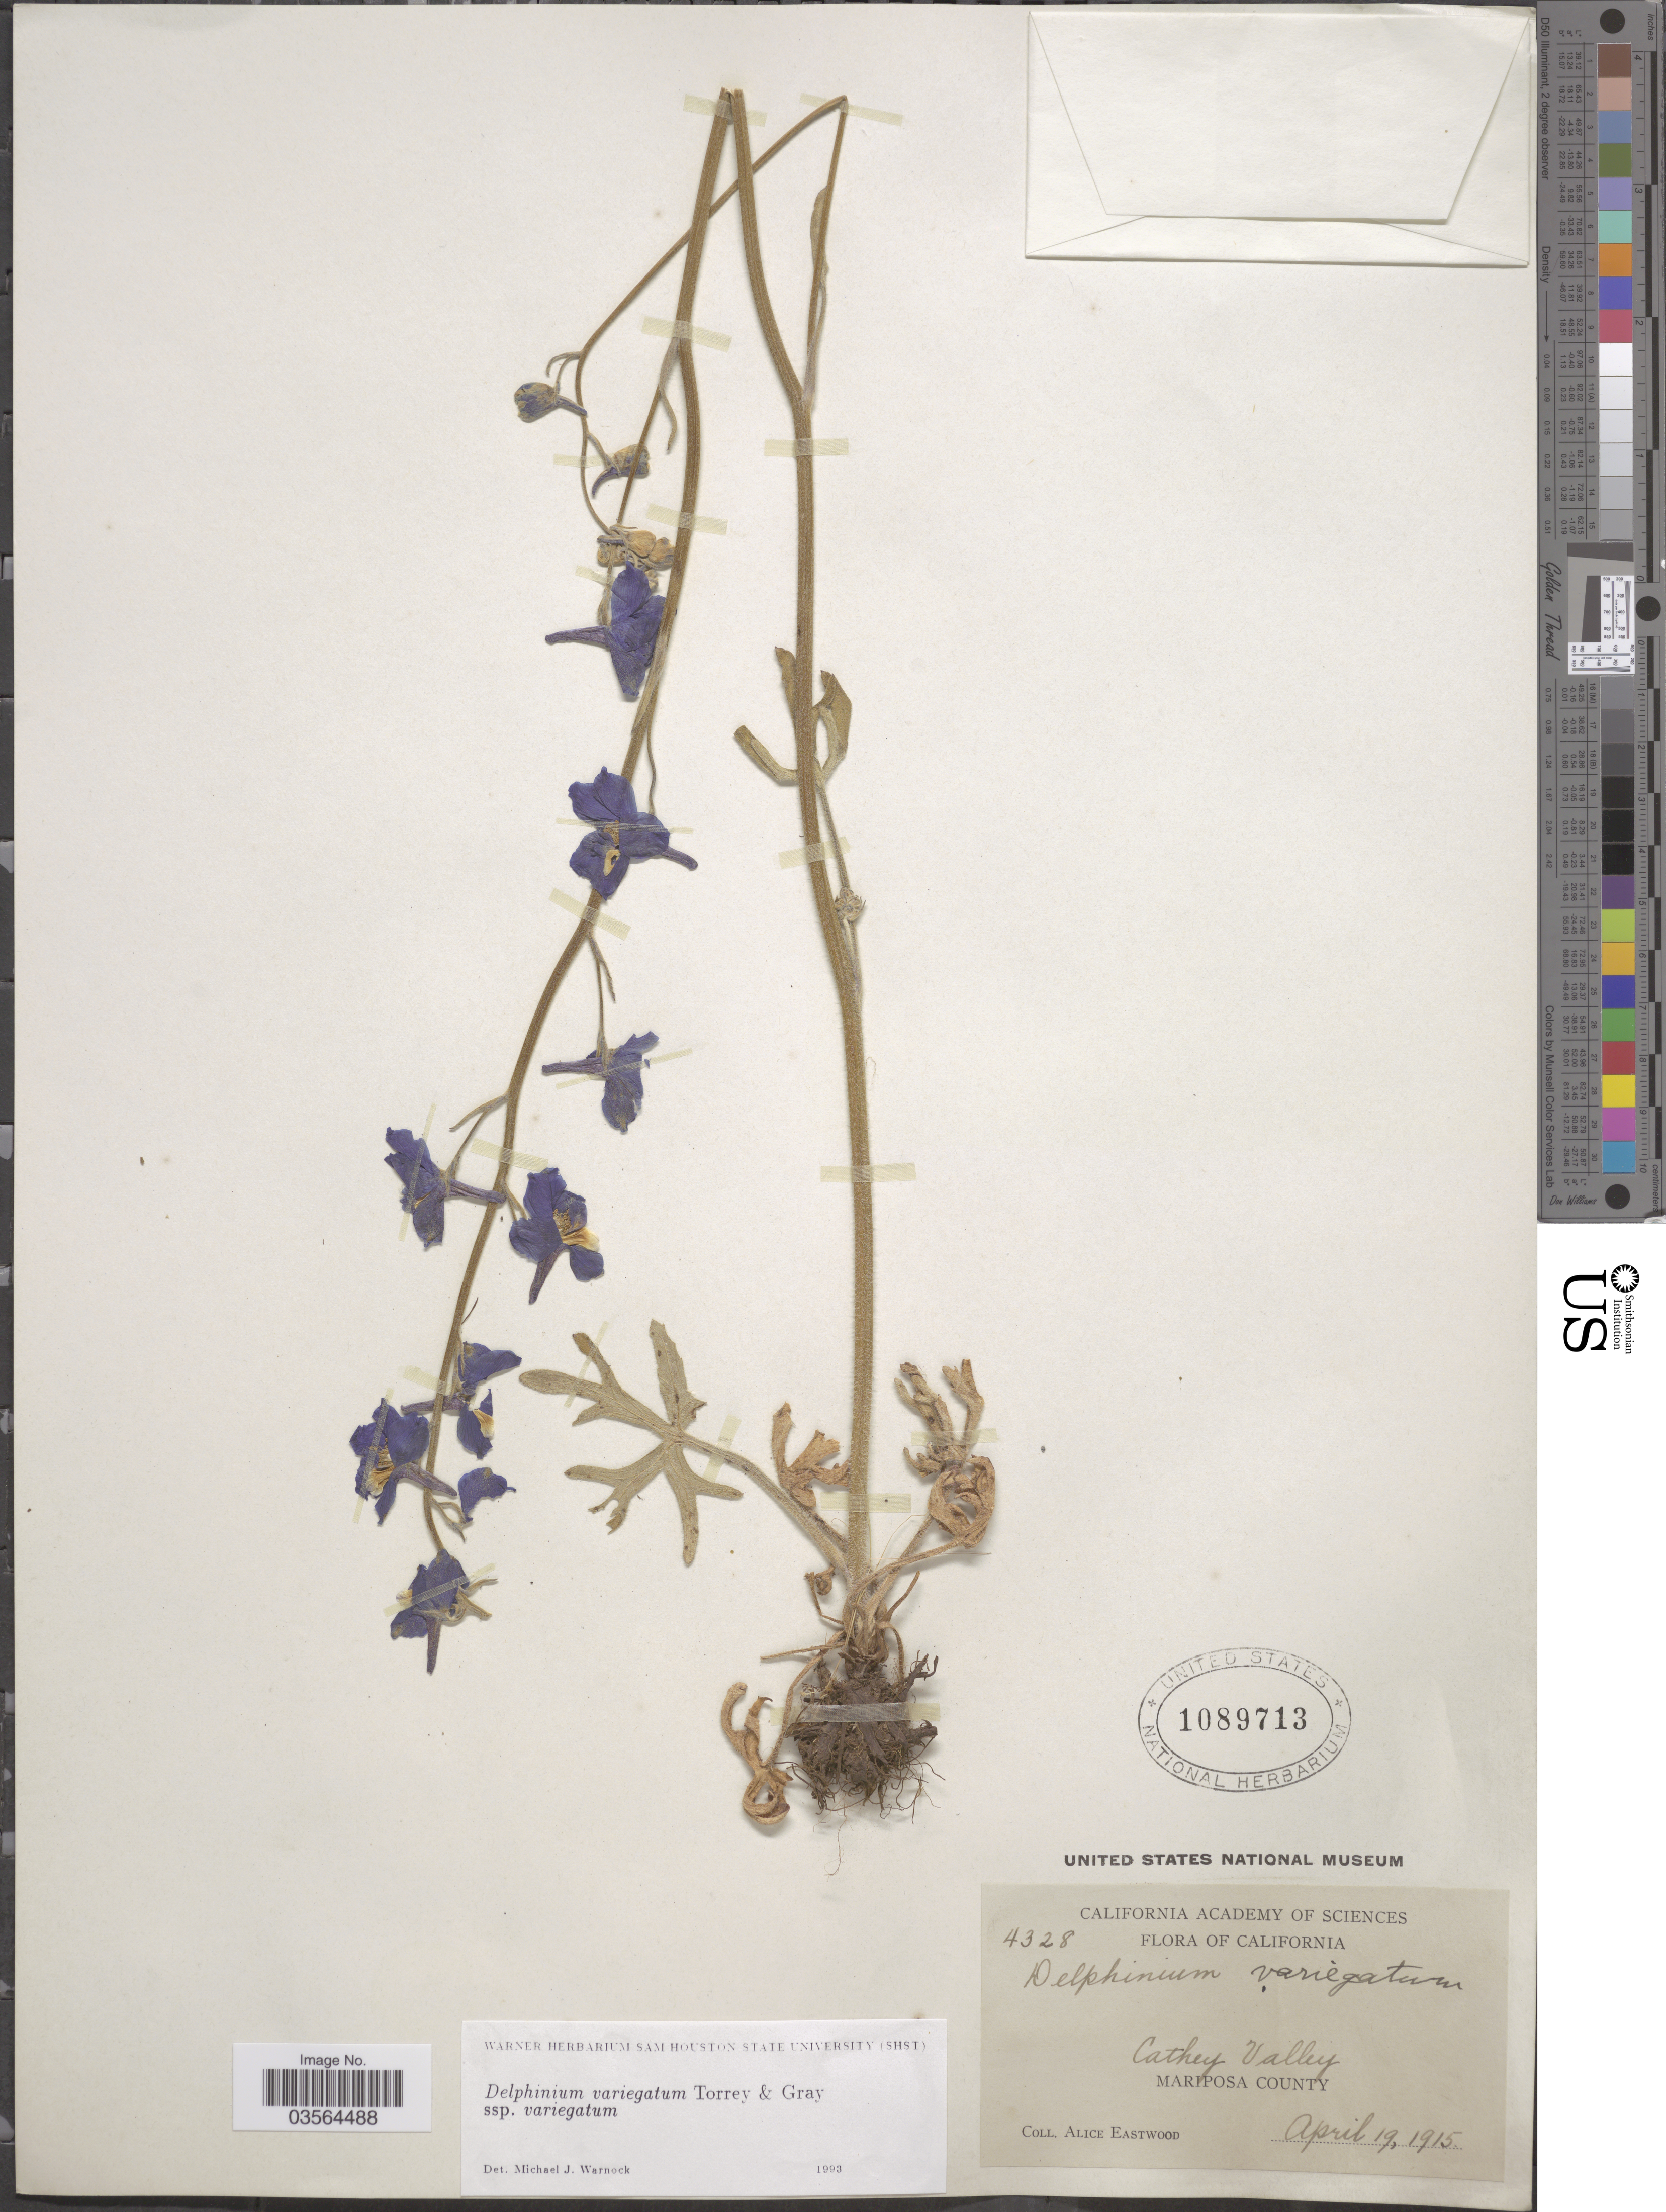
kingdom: Plantae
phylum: Tracheophyta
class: Magnoliopsida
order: Ranunculales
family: Ranunculaceae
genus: Delphinium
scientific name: Delphinium variegatum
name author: Torr. & A. Gray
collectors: A. Eastwood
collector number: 4328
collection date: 1915-04-19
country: United States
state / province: California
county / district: Mariposa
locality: Cathey Valley. Mariposa County.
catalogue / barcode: US 1089713